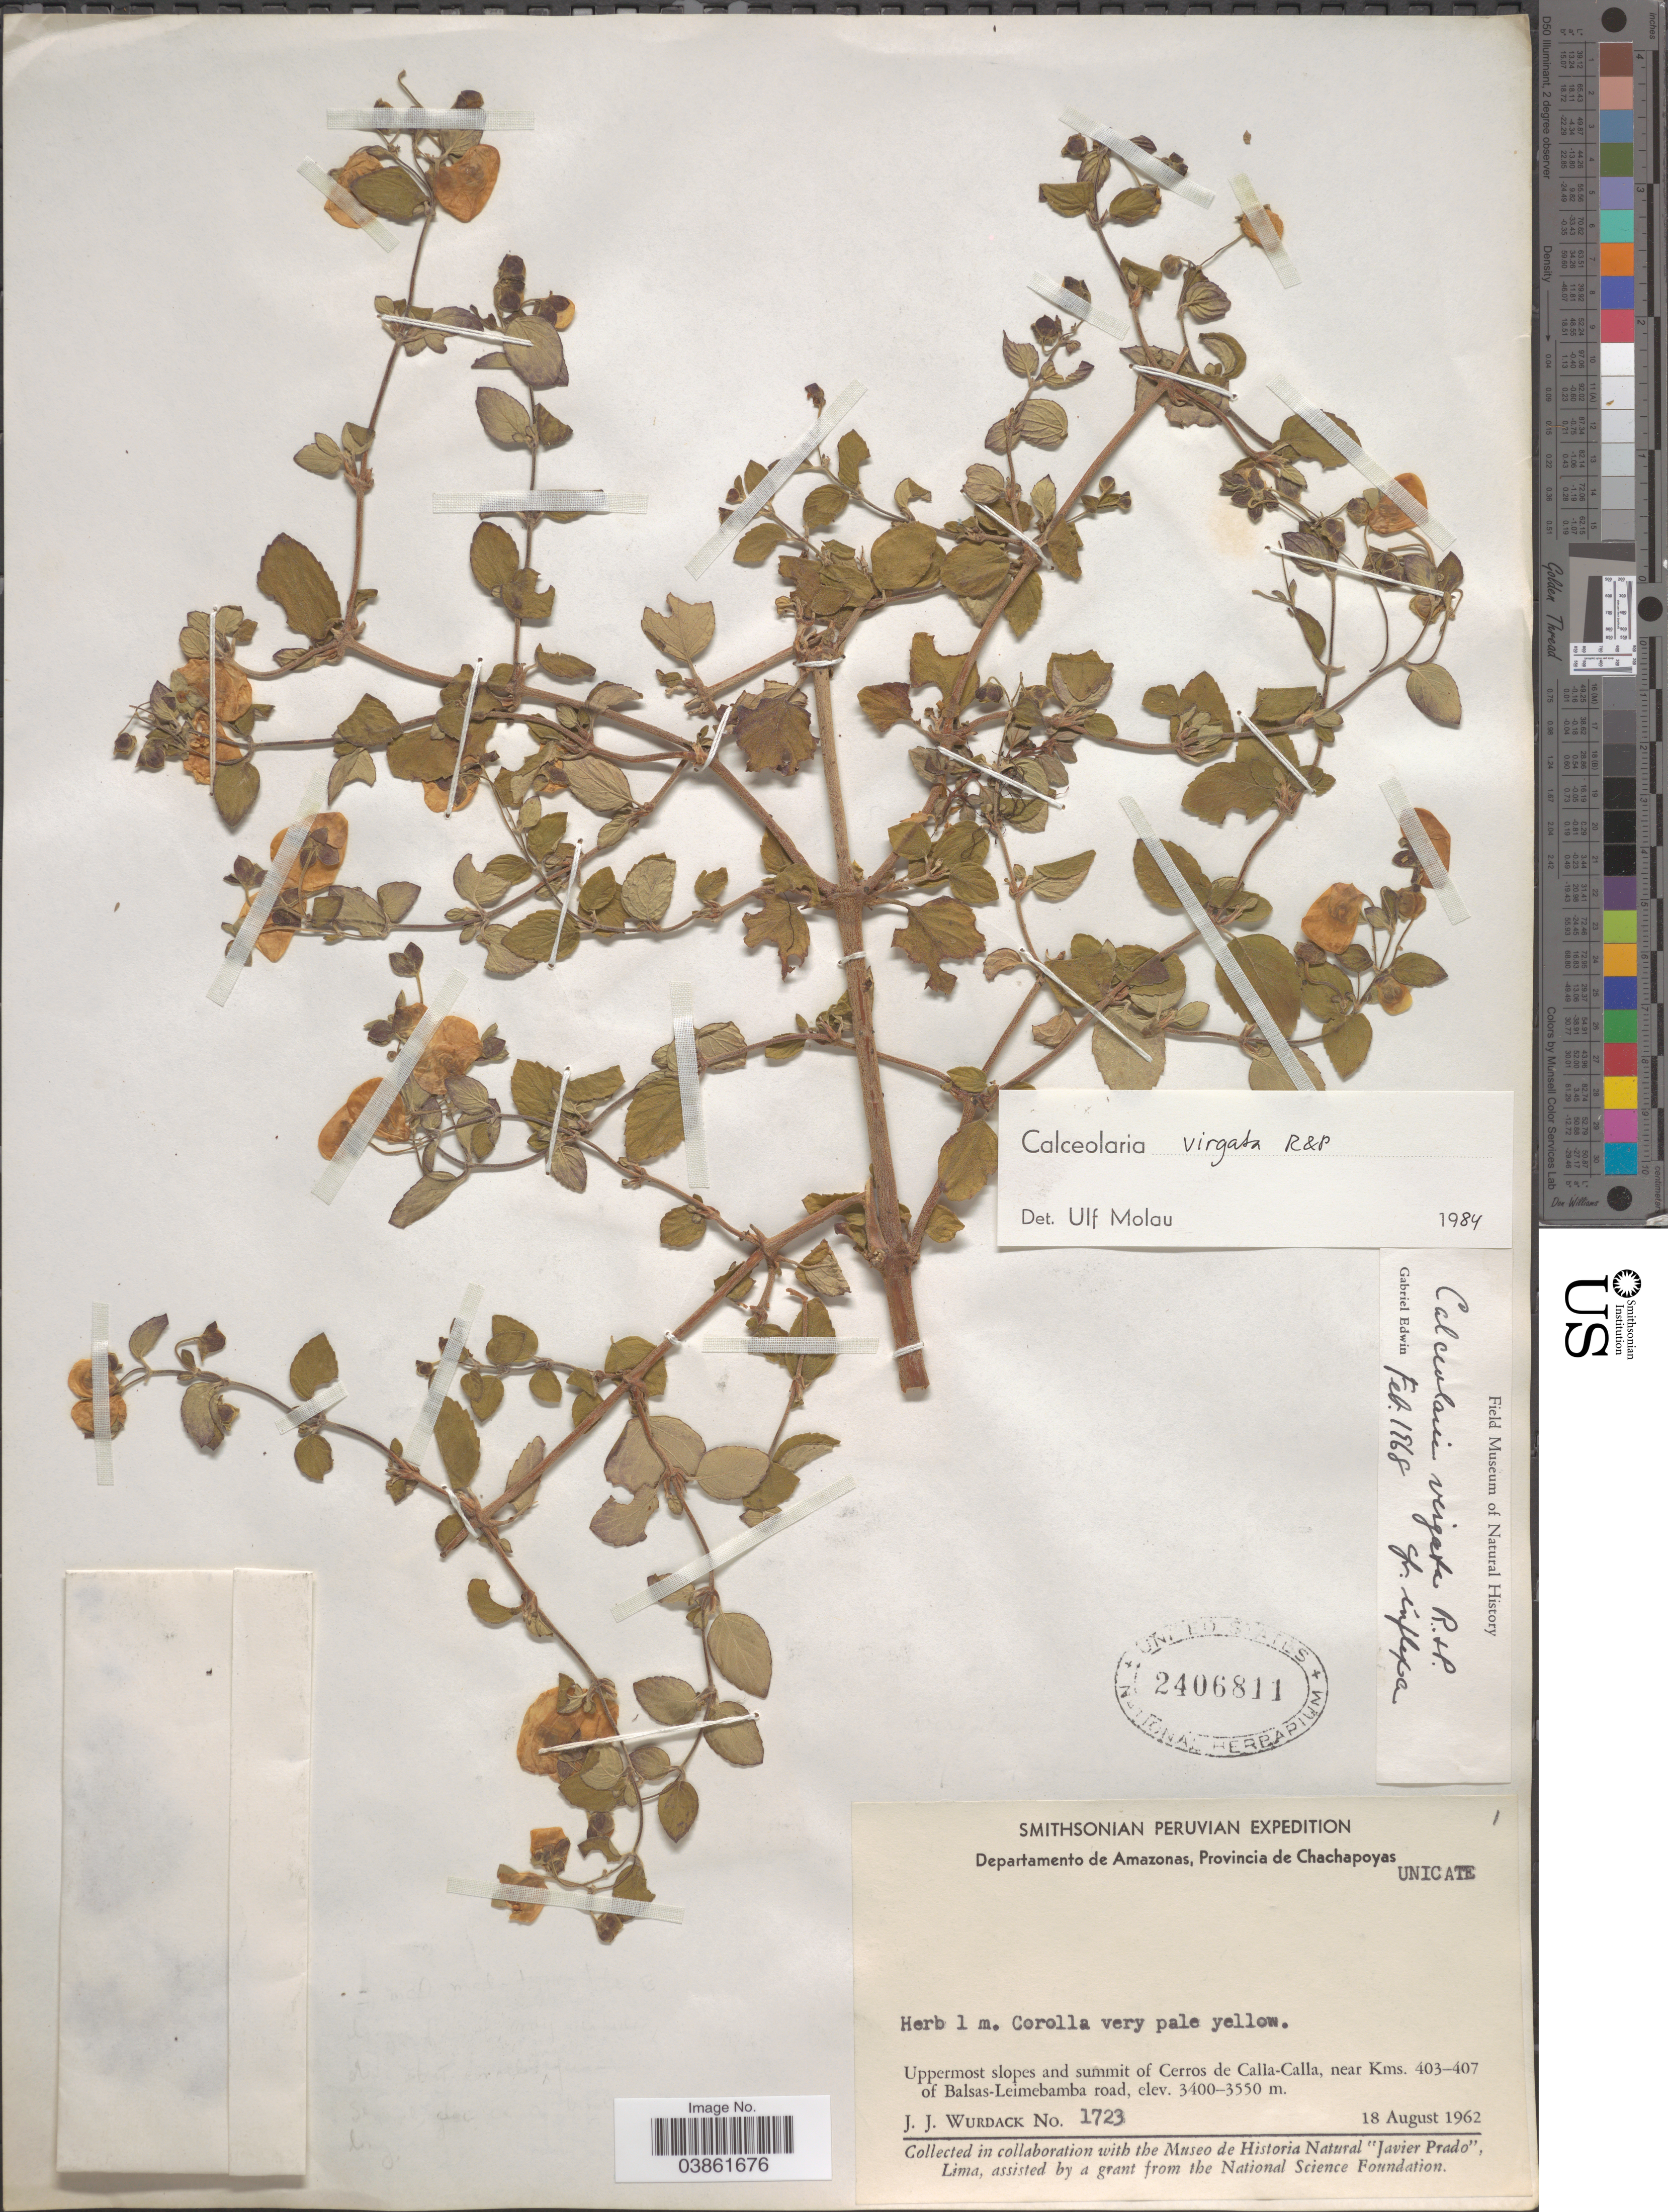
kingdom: Plantae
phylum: Tracheophyta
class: Magnoliopsida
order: Lamiales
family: Calceolariaceae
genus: Calceolaria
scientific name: Calceolaria virgata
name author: Ruiz & Pav.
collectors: J. J. Wurdack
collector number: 1723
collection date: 1962-08-18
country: Peru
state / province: Amazonas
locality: Departamento de Amazonas, Provincia de Chachapoyas. Uppermost slopes and summit of Cerros de Calla-Calla, near Kms. 403-407 of Balsas-Leimebamba road.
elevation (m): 3400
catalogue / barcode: US 2406811